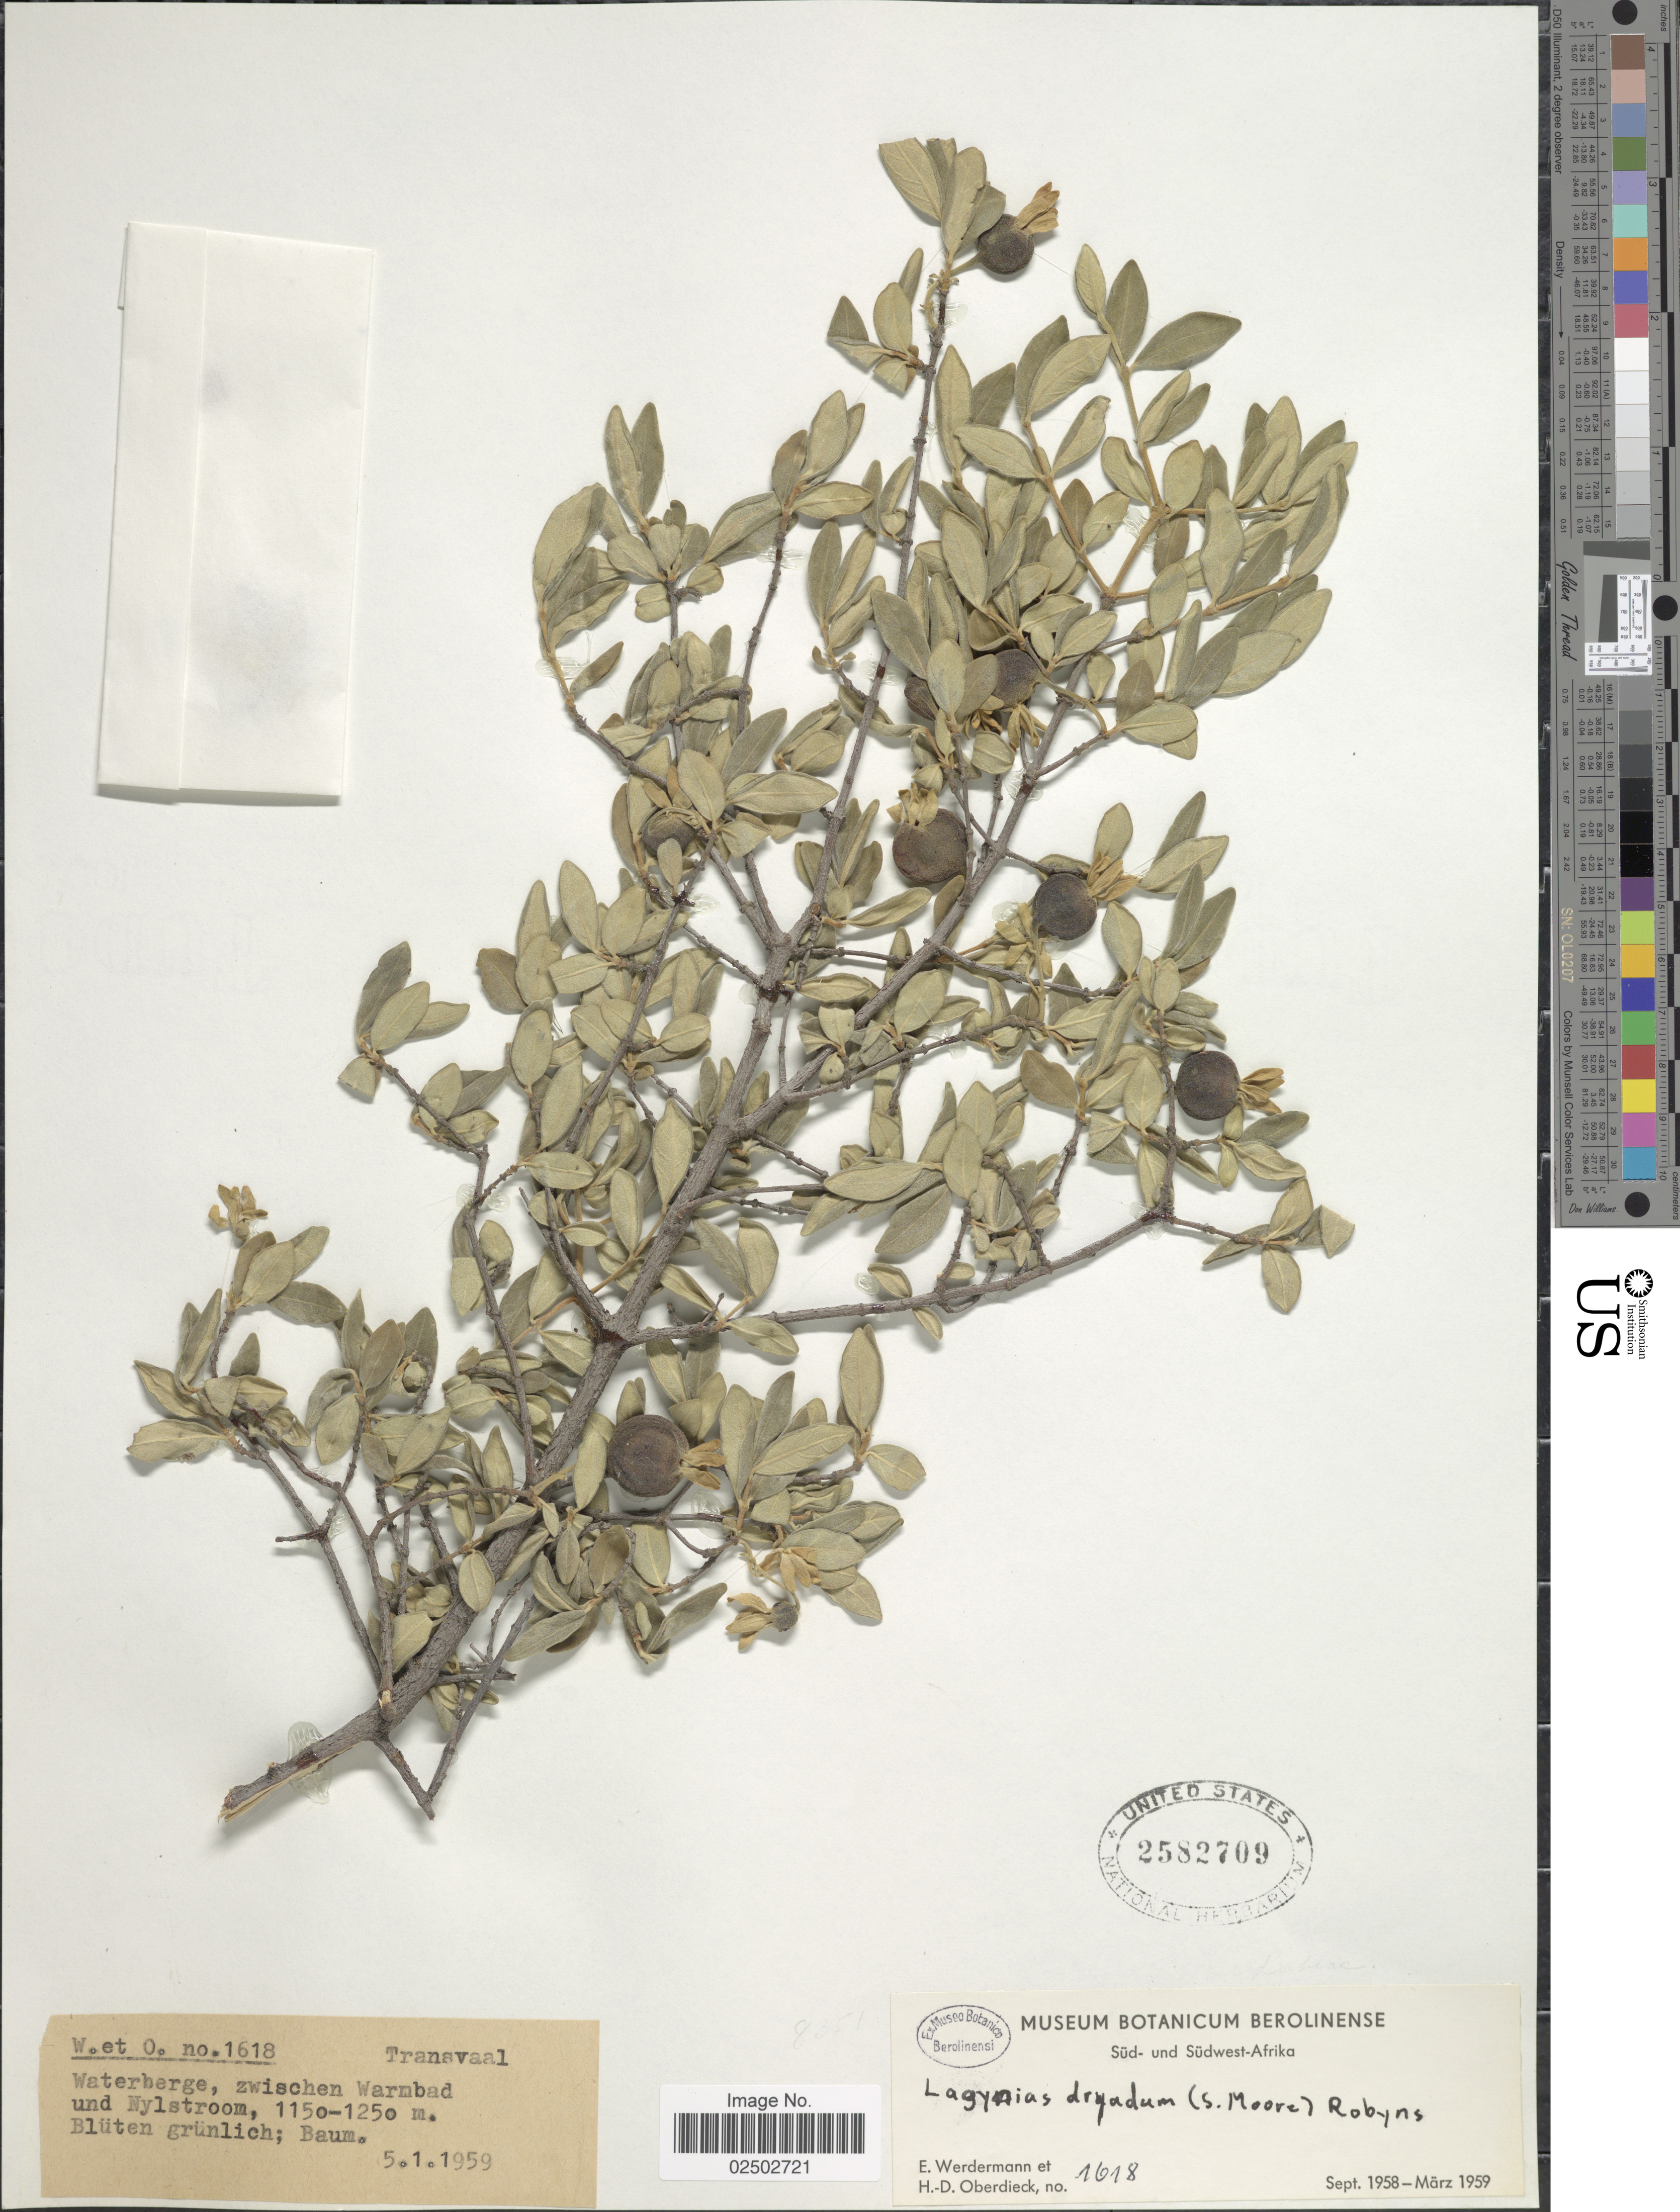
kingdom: Plantae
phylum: Tracheophyta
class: Magnoliopsida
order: Gentianales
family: Rubiaceae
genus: Vangueria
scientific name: Vangueria dryadum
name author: S. Moore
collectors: E. Werdermann & H. Oberdieck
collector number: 1618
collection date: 1959-01-05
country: South Africa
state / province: Limpopo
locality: Transvaal, Waterberge zwischen Warmbad und Nylstroom. Sud- und Sudwest-Afrika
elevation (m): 1150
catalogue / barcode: US 2582709